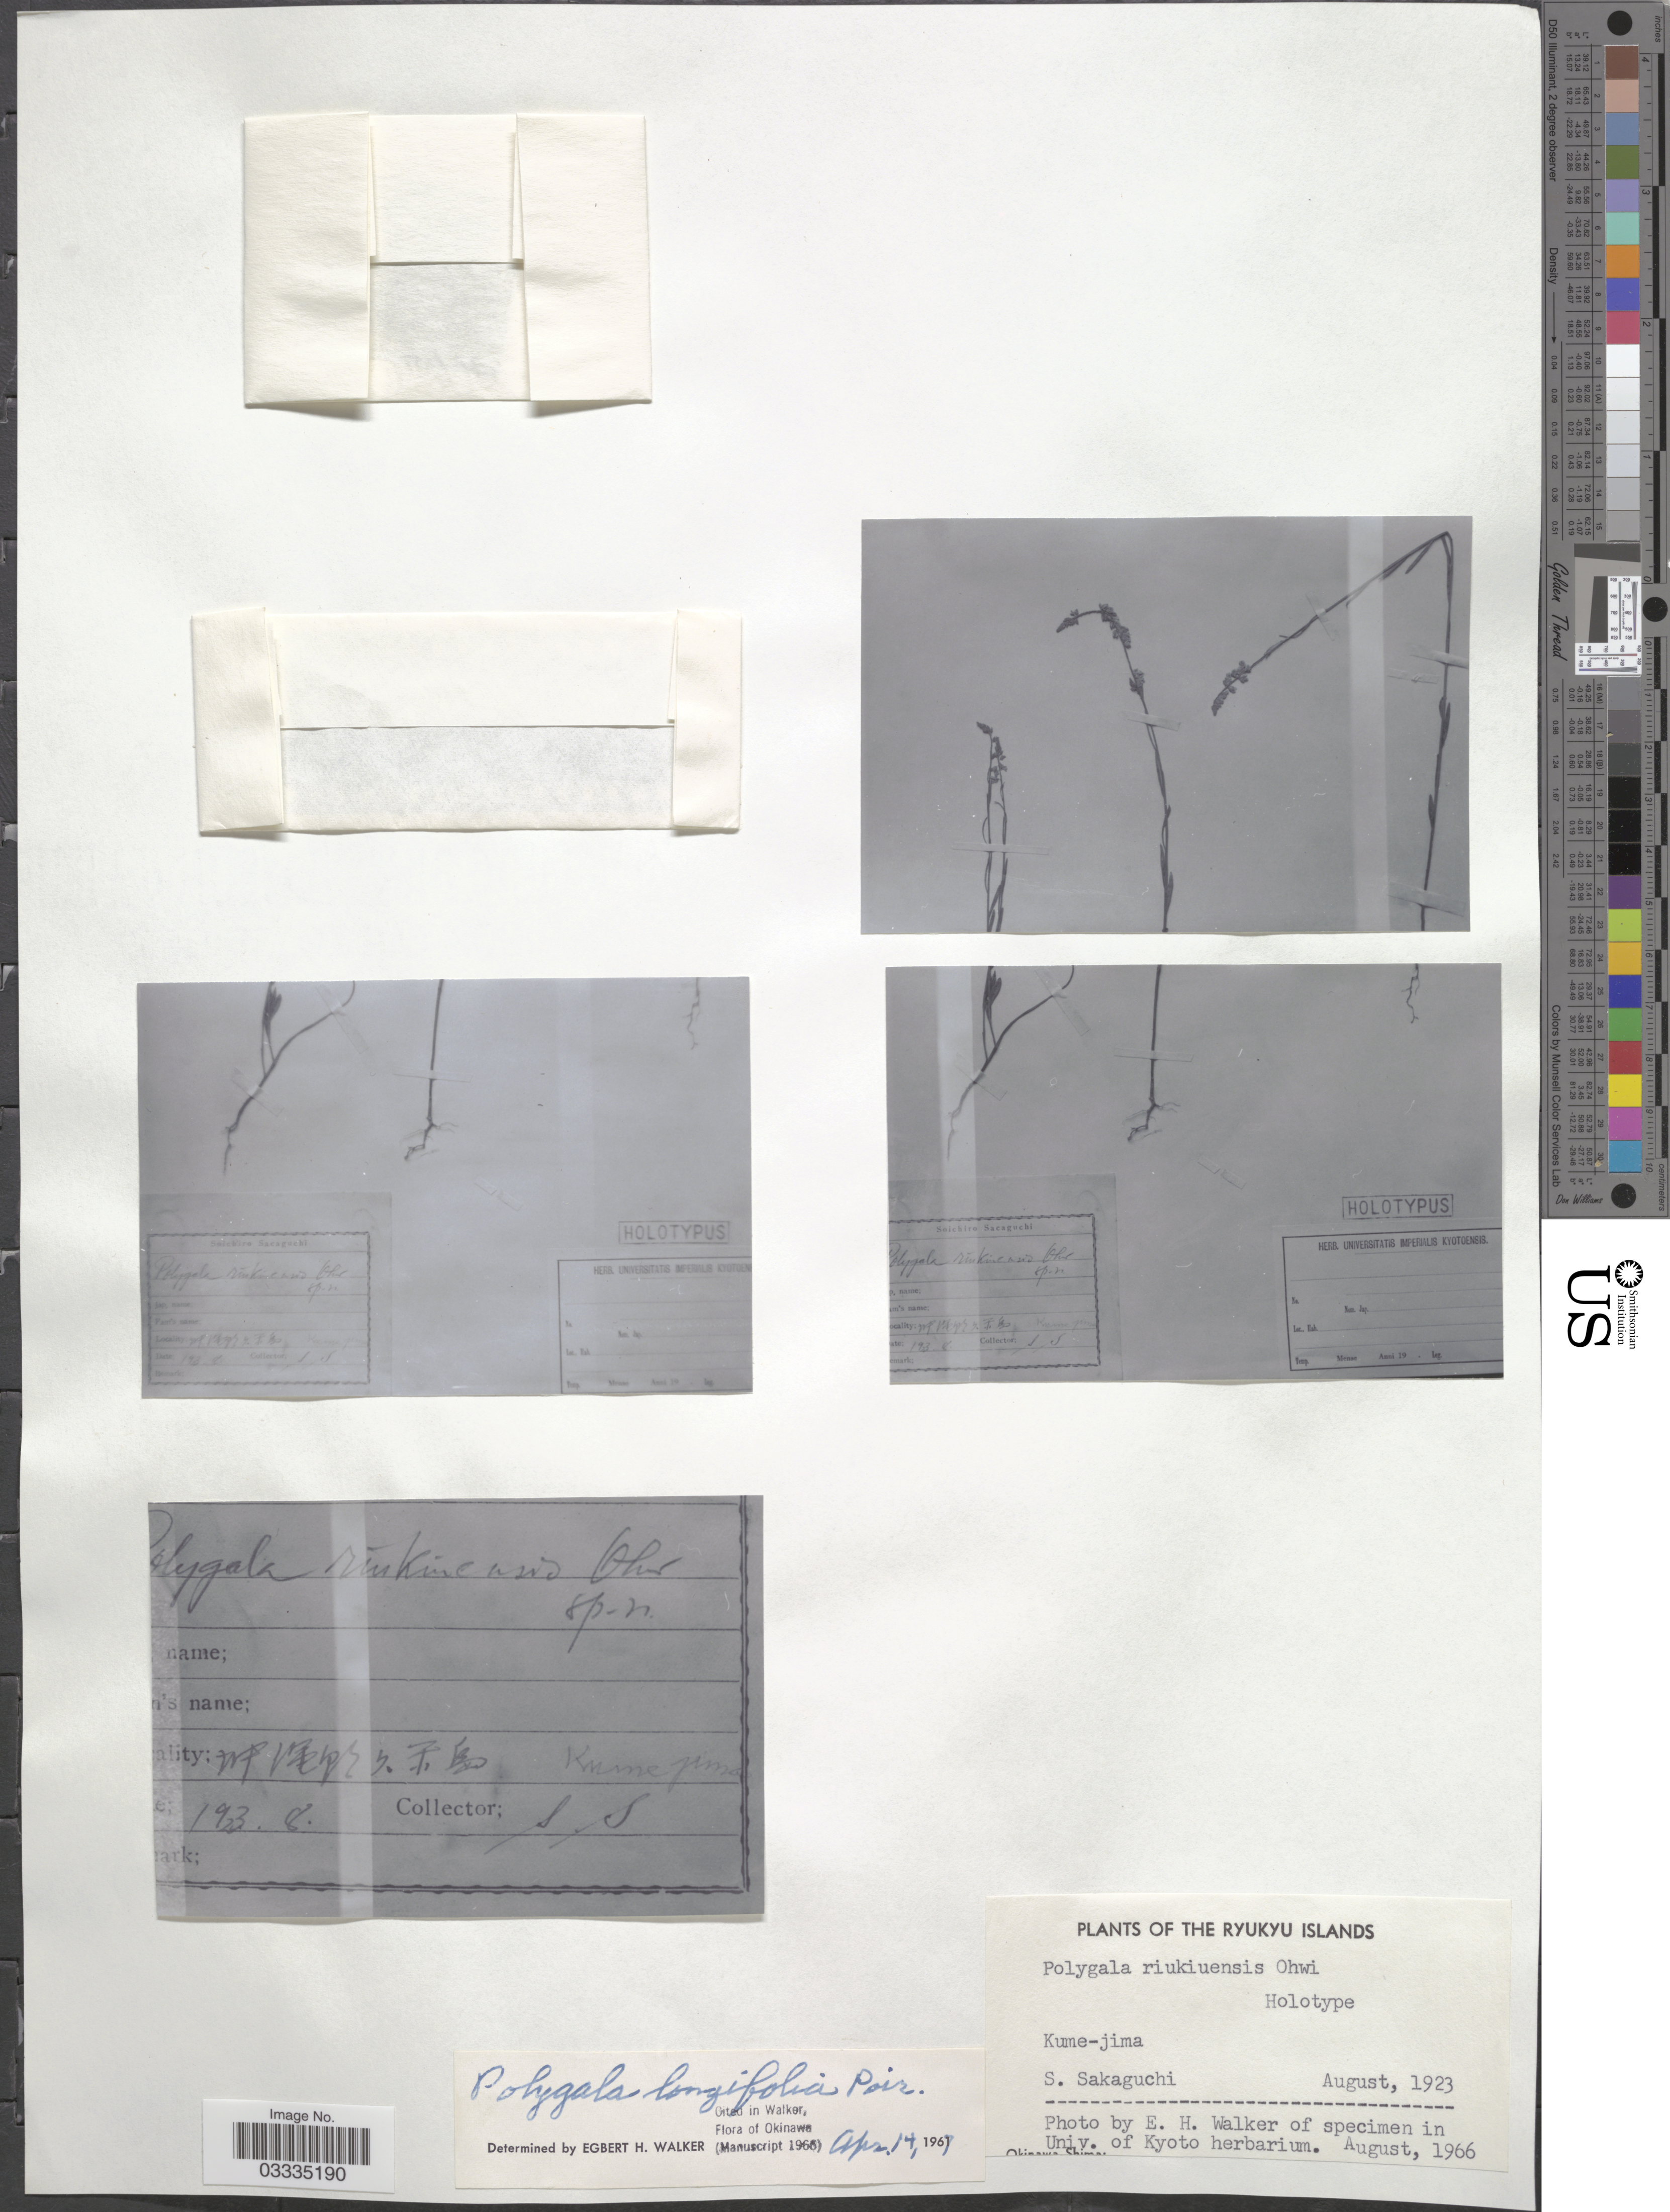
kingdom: Plantae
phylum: Tracheophyta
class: Magnoliopsida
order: Fabales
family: Polygalaceae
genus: Polygala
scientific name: Polygala longifolia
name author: Poir.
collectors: S. Sakaguchi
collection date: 1923-08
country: Japan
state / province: Okinawa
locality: The Ryukyu Islands. Kume-jima.